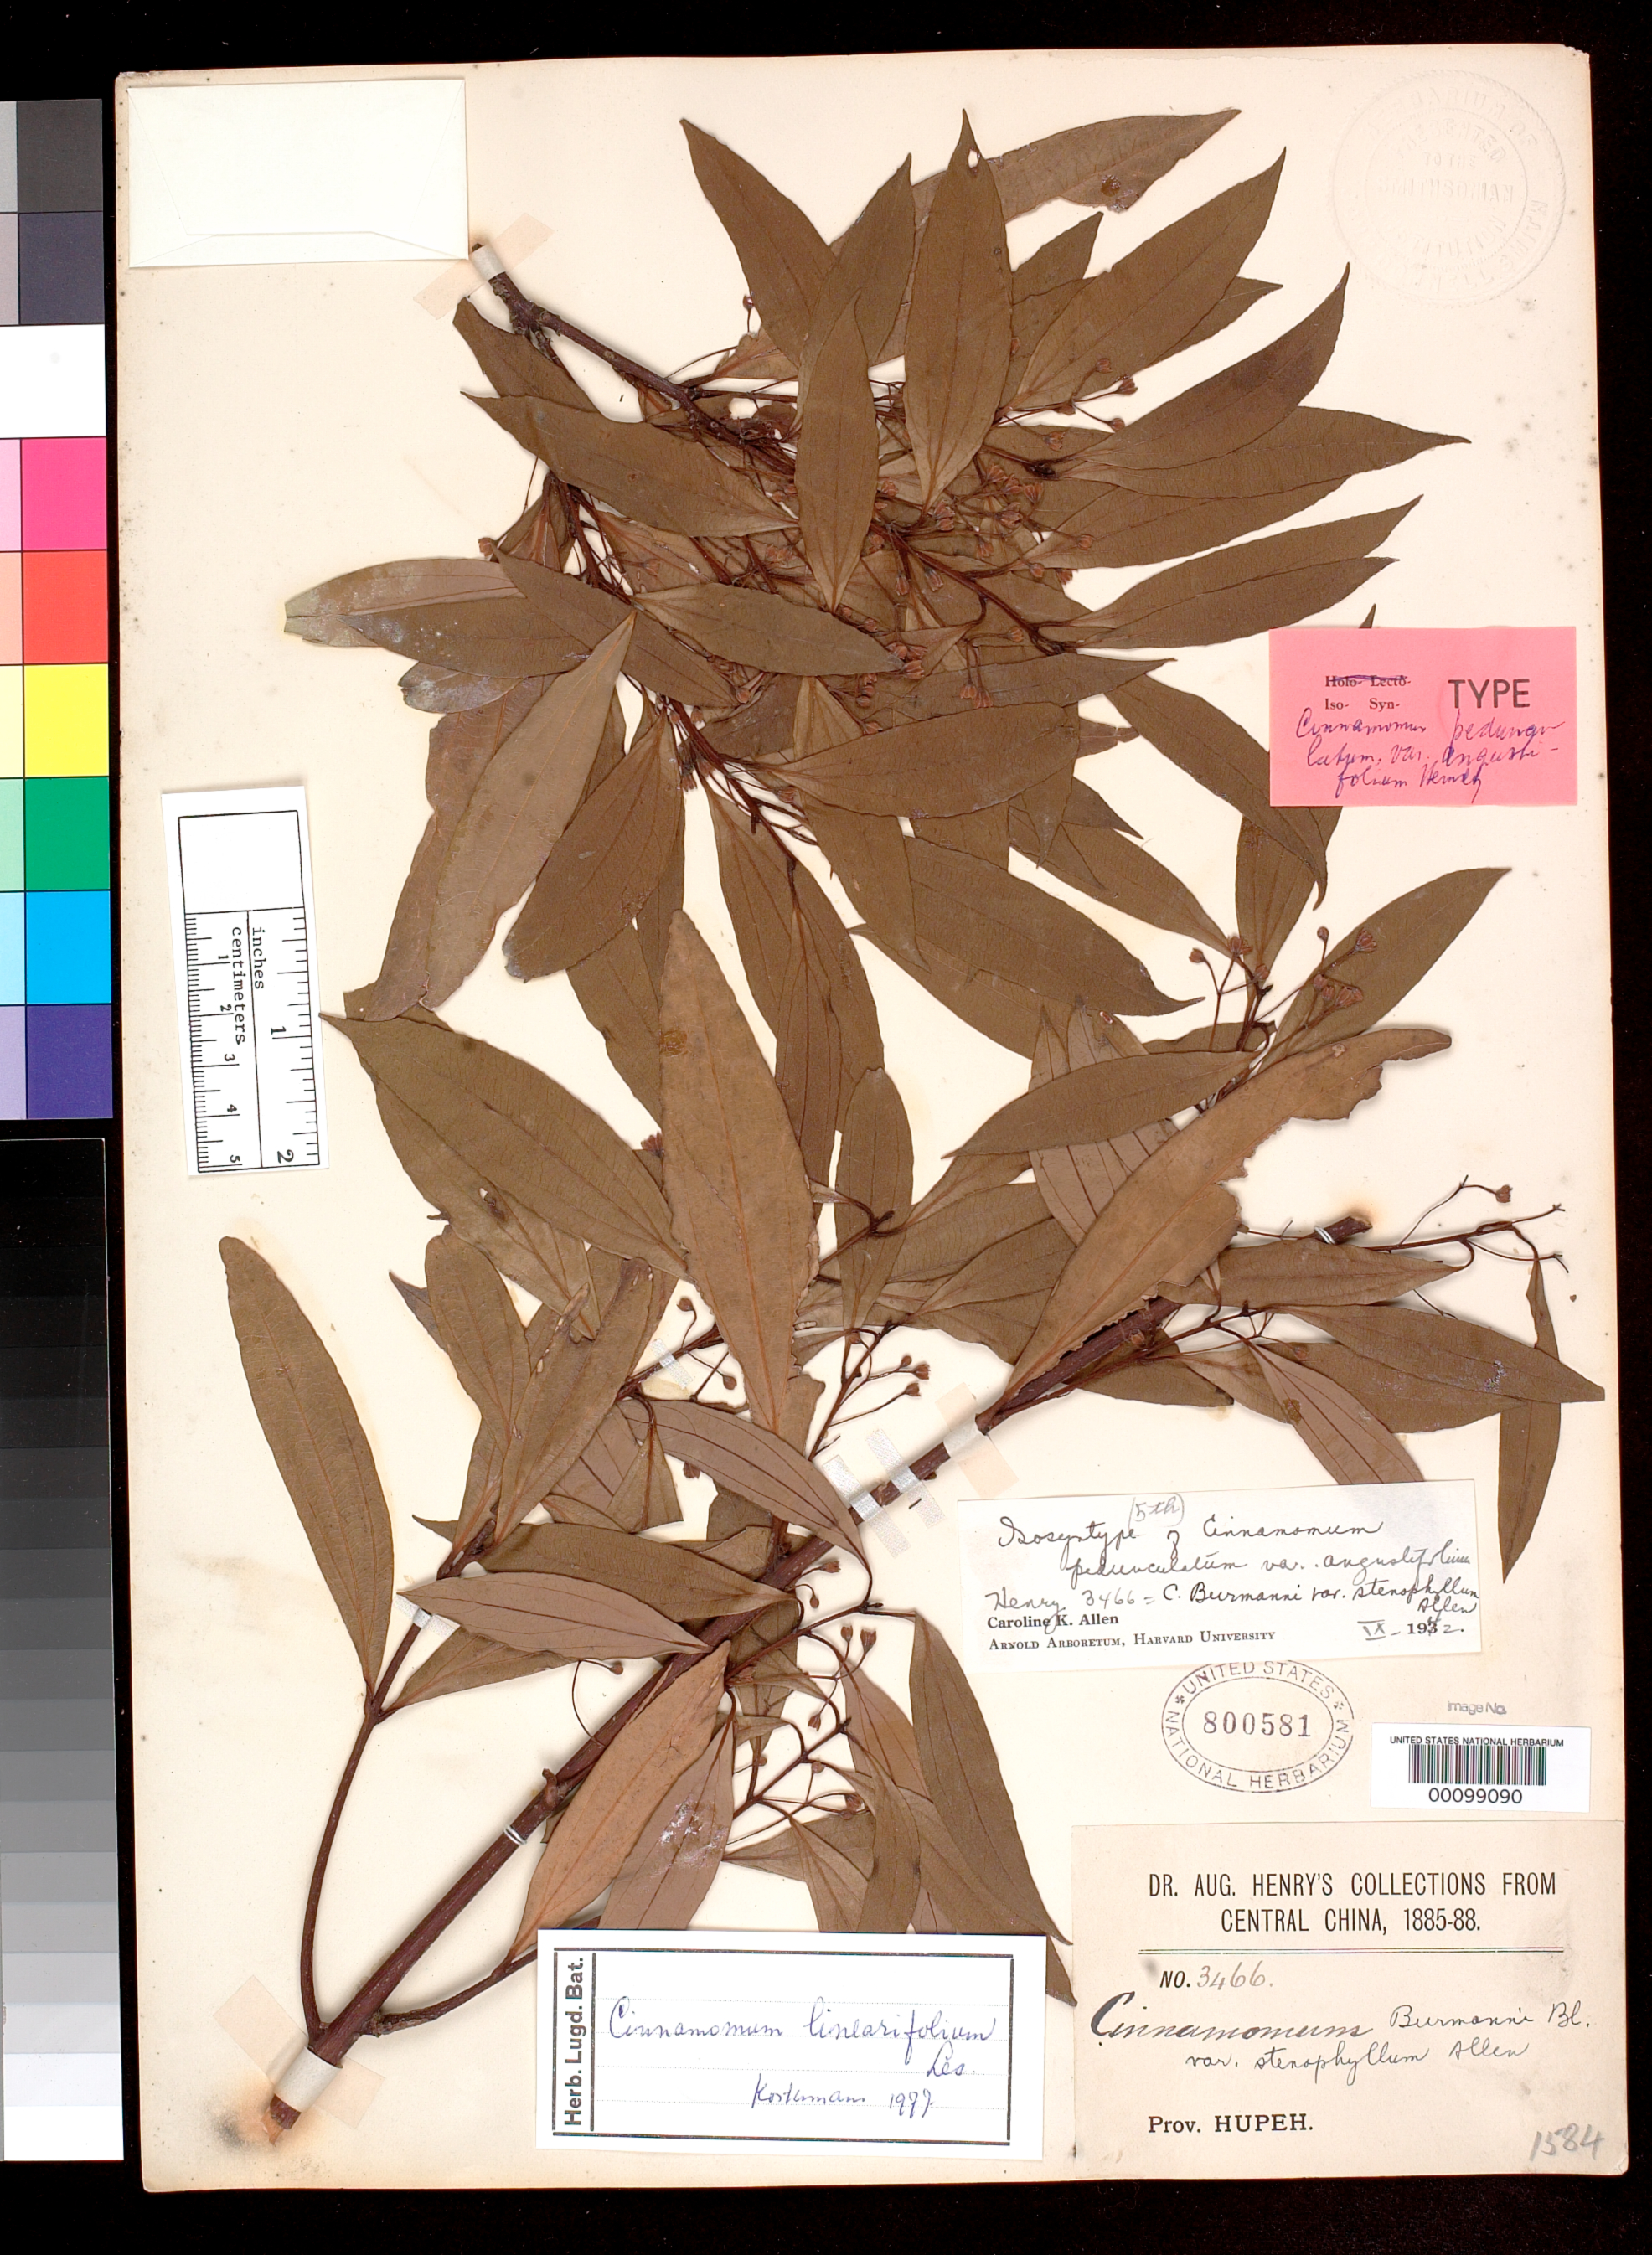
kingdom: Plantae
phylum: Tracheophyta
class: Magnoliopsida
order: Laurales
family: Lauraceae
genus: Cinnamomum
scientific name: Cinnamomum pedunculatum var. angustifolium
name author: Hemsl.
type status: Isosyntype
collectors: A. Henry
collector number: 3466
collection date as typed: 1885 to -- --- 1888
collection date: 1885/1888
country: China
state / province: Hubei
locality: Ichang, Nanto.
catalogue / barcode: US 800581